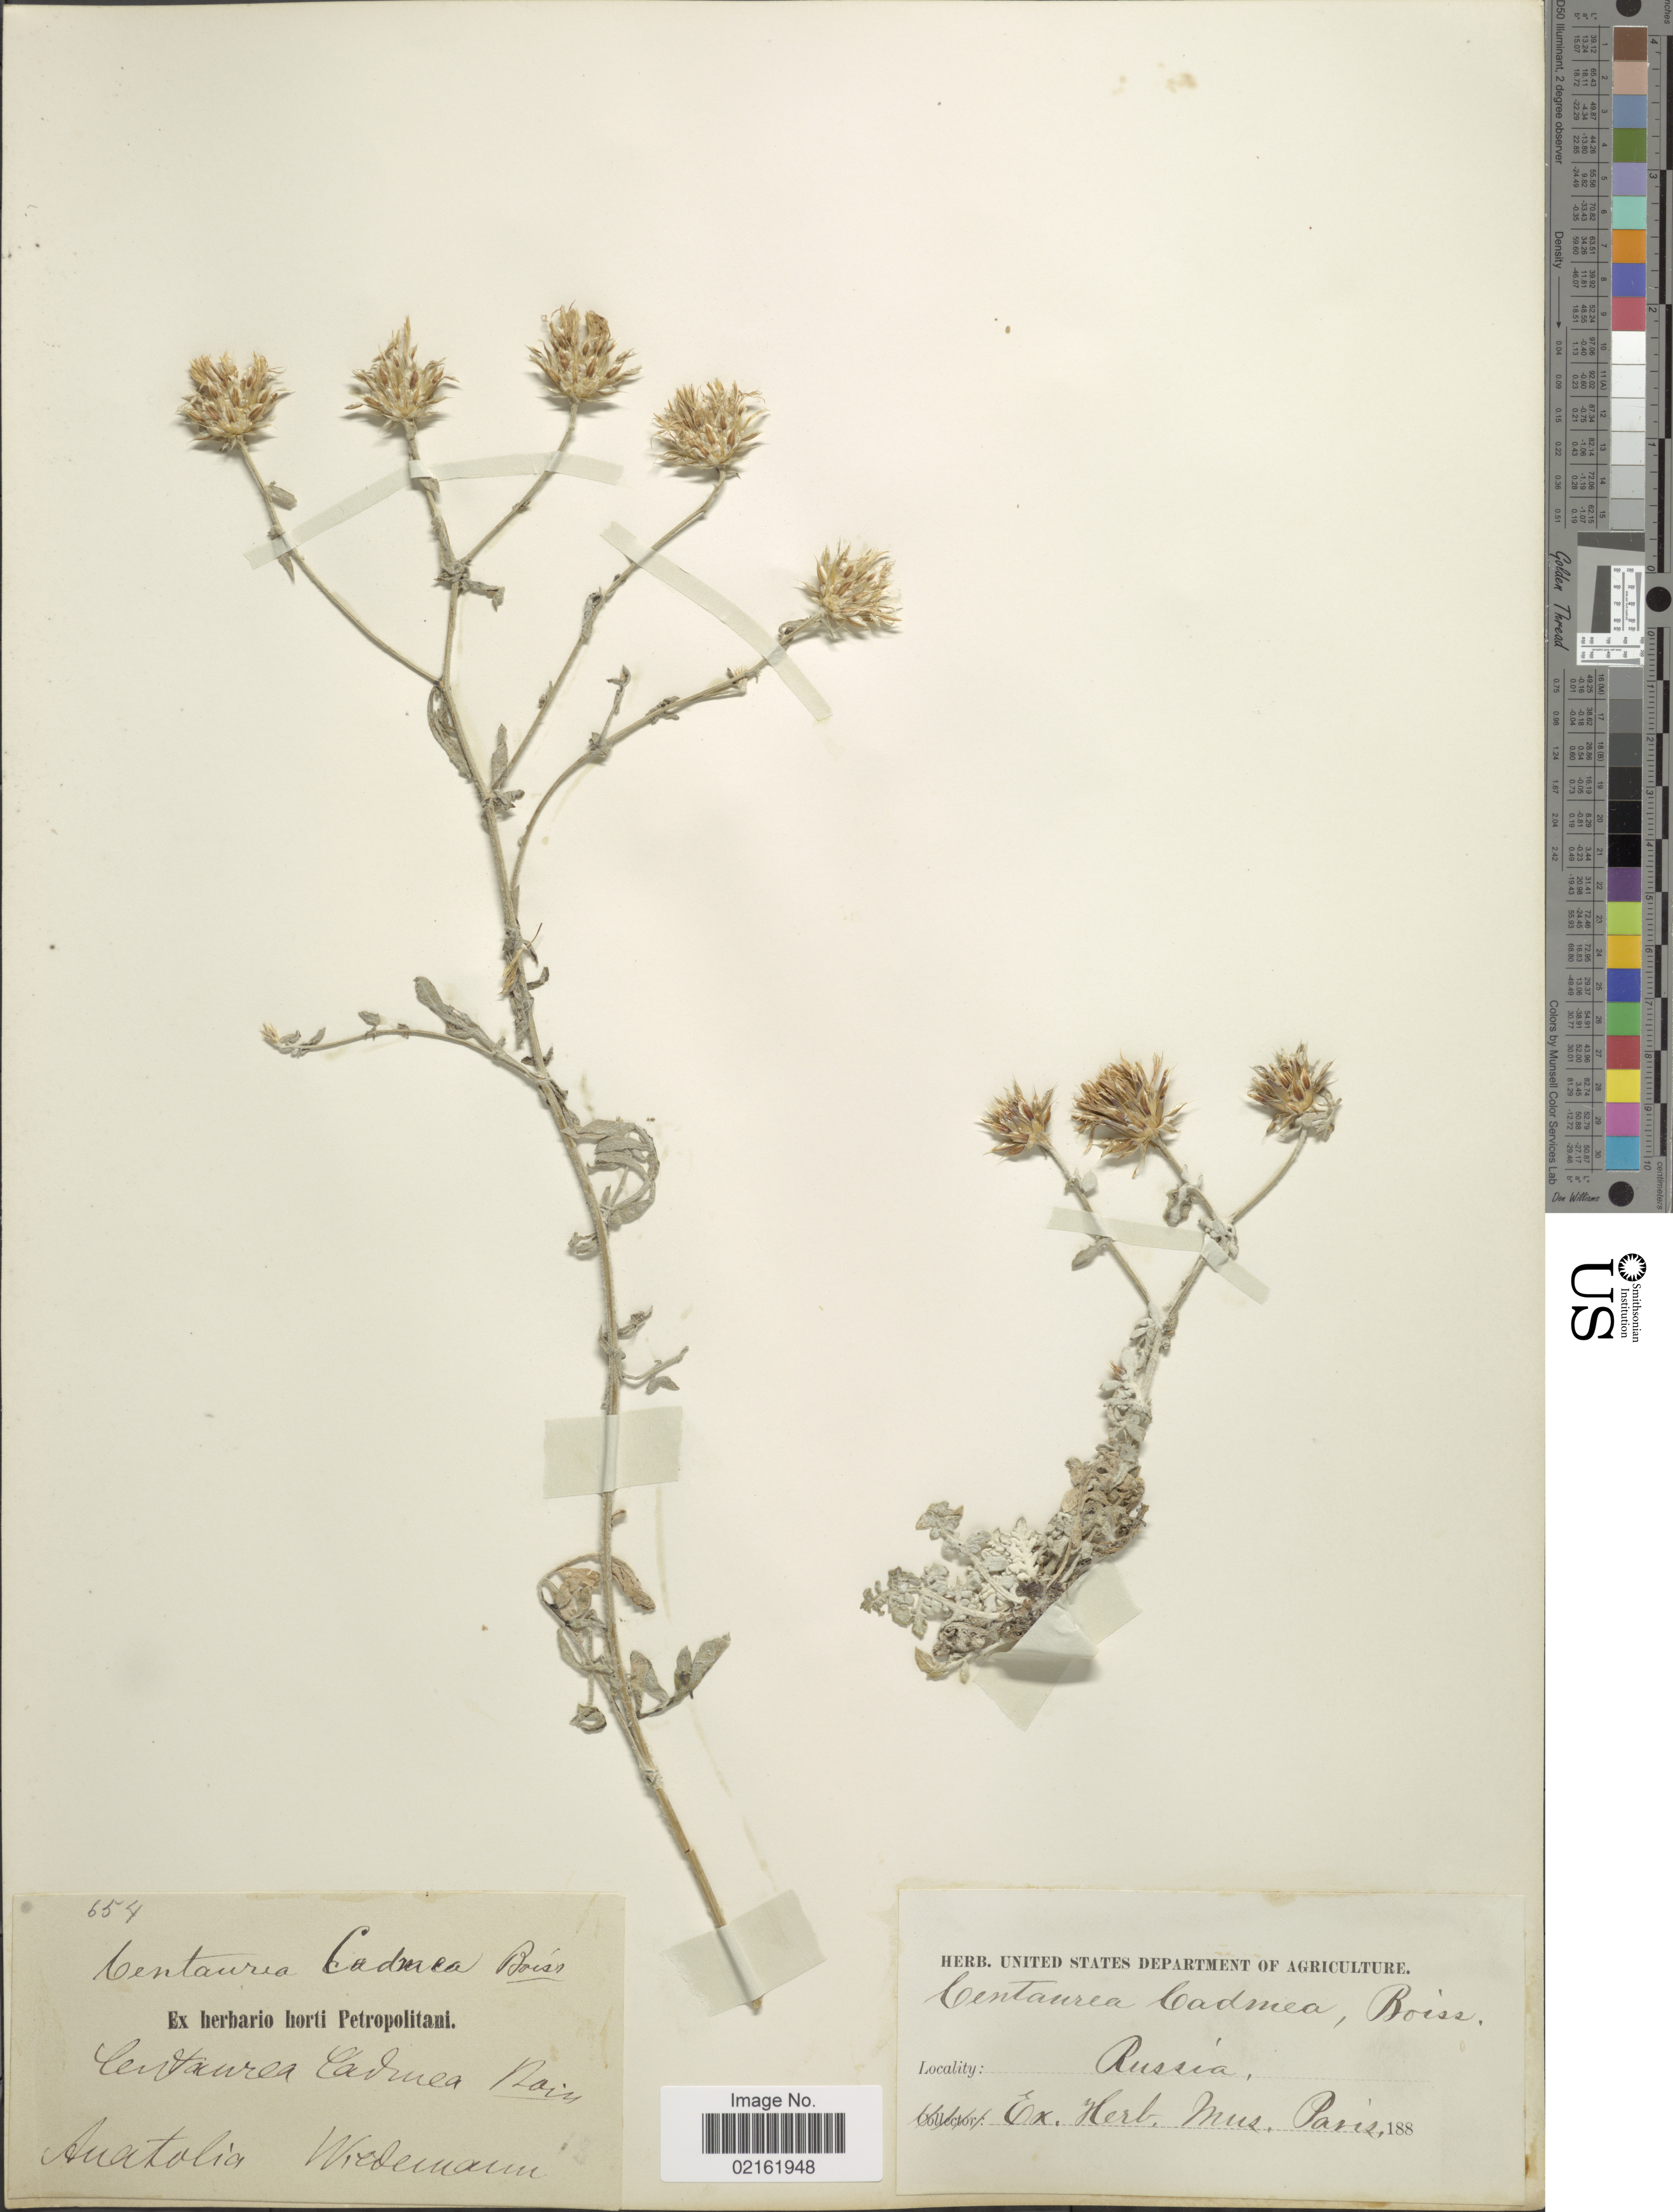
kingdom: Plantae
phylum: Tracheophyta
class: Magnoliopsida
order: Asterales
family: Asteraceae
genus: Centaurea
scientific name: Centaurea cadmea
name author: Boiss.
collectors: -. Wiedermann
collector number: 654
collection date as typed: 188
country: Russian Federation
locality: Anatolia, "Russia" [probably Turkey]